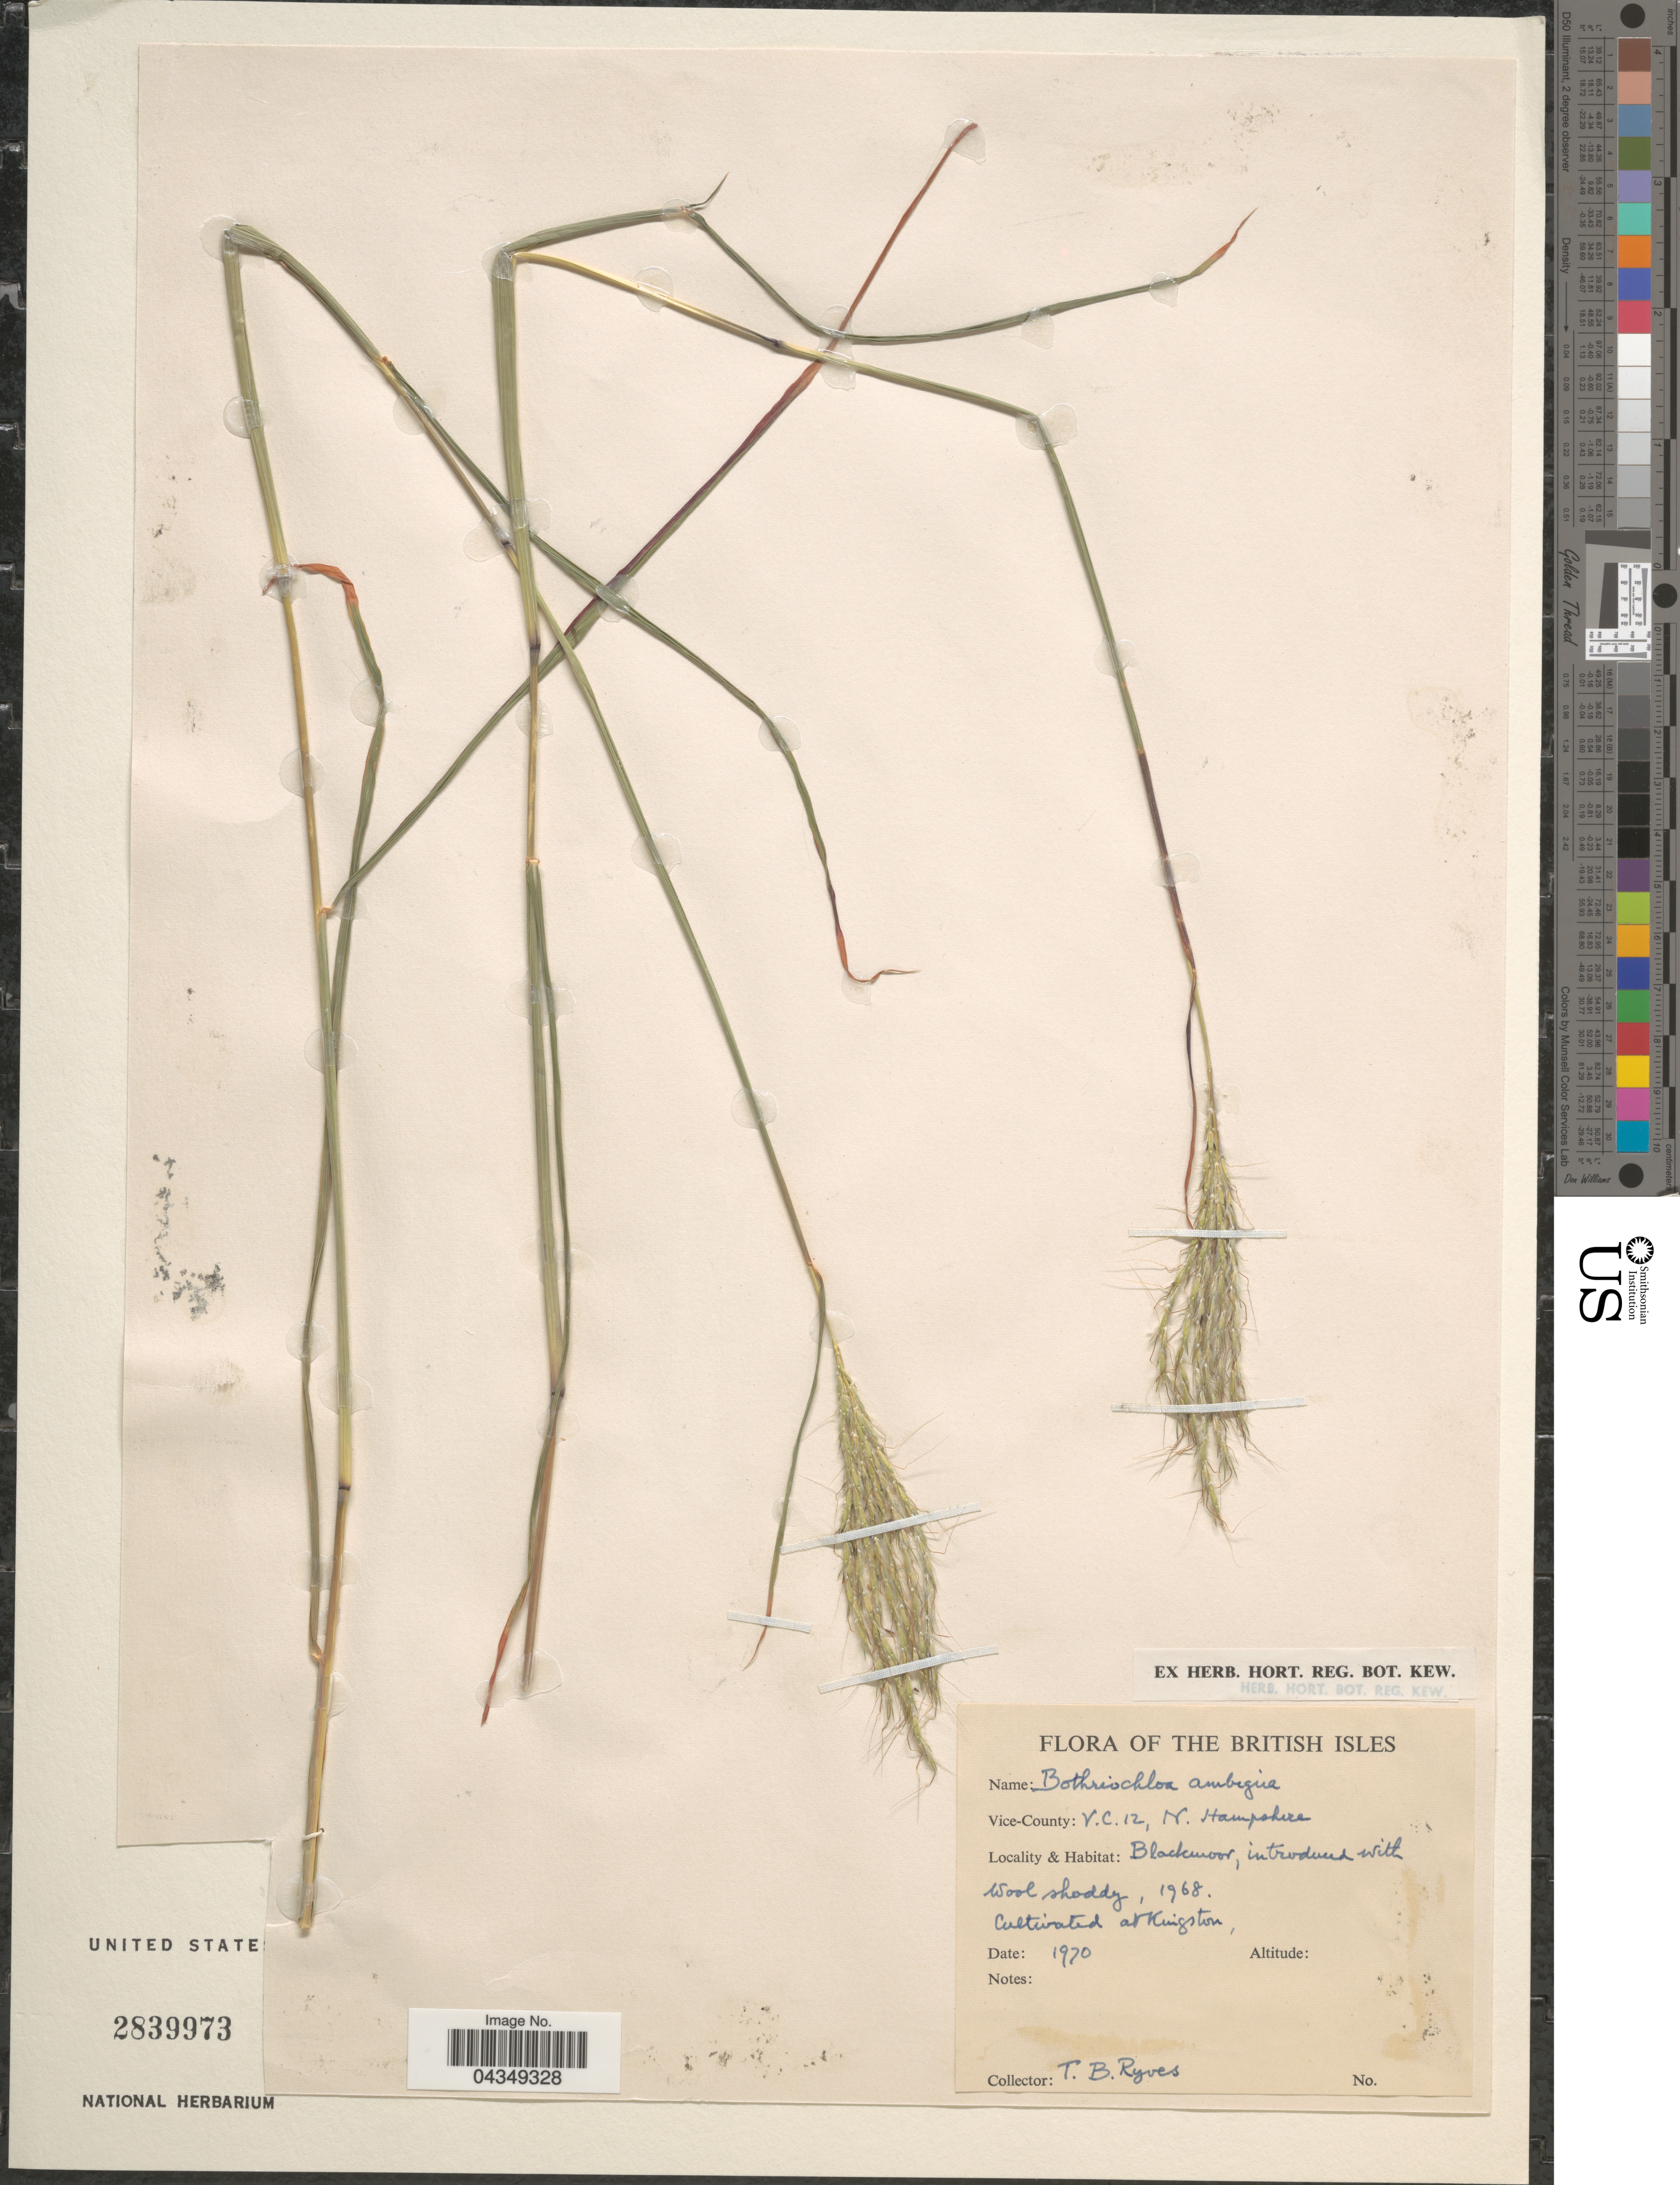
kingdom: Plantae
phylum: Tracheophyta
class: Liliopsida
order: Poales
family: Poaceae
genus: Bothriochloa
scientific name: Bothriochloa macra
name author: (Steud.) S.T. Blake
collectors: T. Ryves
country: United Kingdom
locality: British Isles. Kingston.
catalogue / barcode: US 2839973